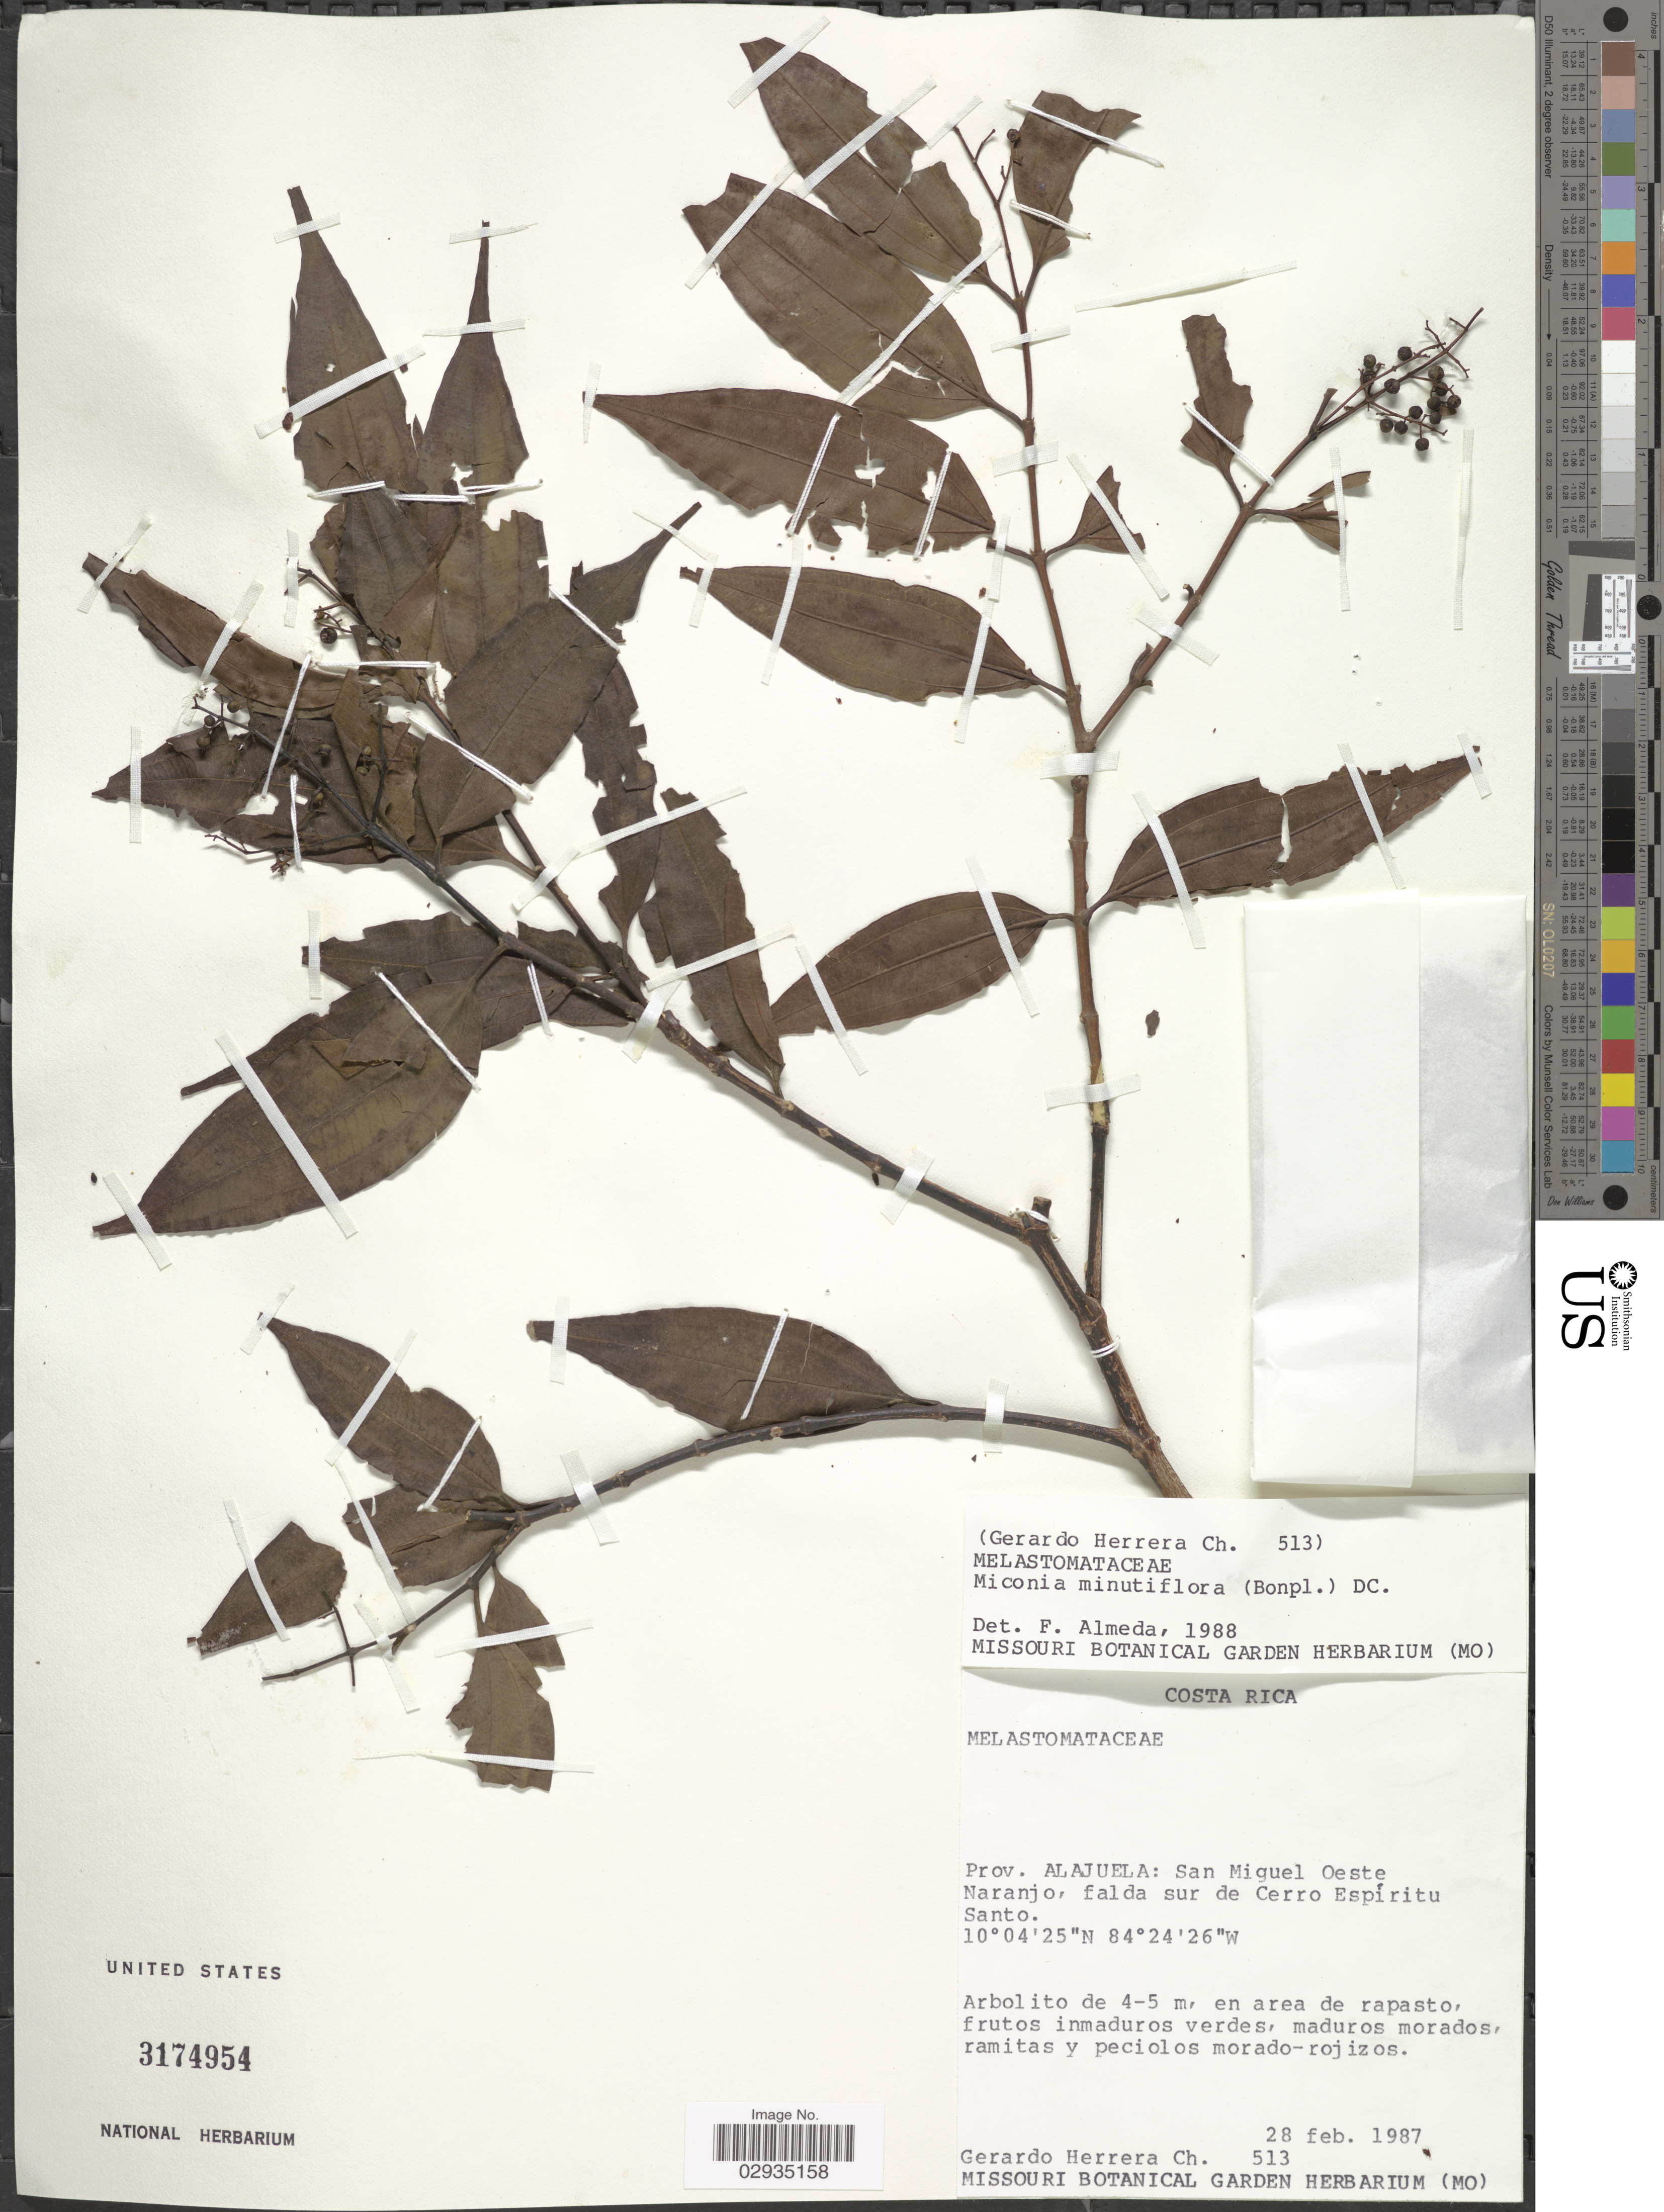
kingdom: Plantae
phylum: Tracheophyta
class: Magnoliopsida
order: Myrtales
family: Melastomataceae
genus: Miconia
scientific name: Miconia minutiflora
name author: (Bonpl.) DC.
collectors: G. Herrera Ch.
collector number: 513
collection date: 1987-02-28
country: Costa Rica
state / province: Alajuela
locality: San Miguel Oeste Naranjo, falda sur de Cerro Espíritu Santo.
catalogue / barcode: US 3174954